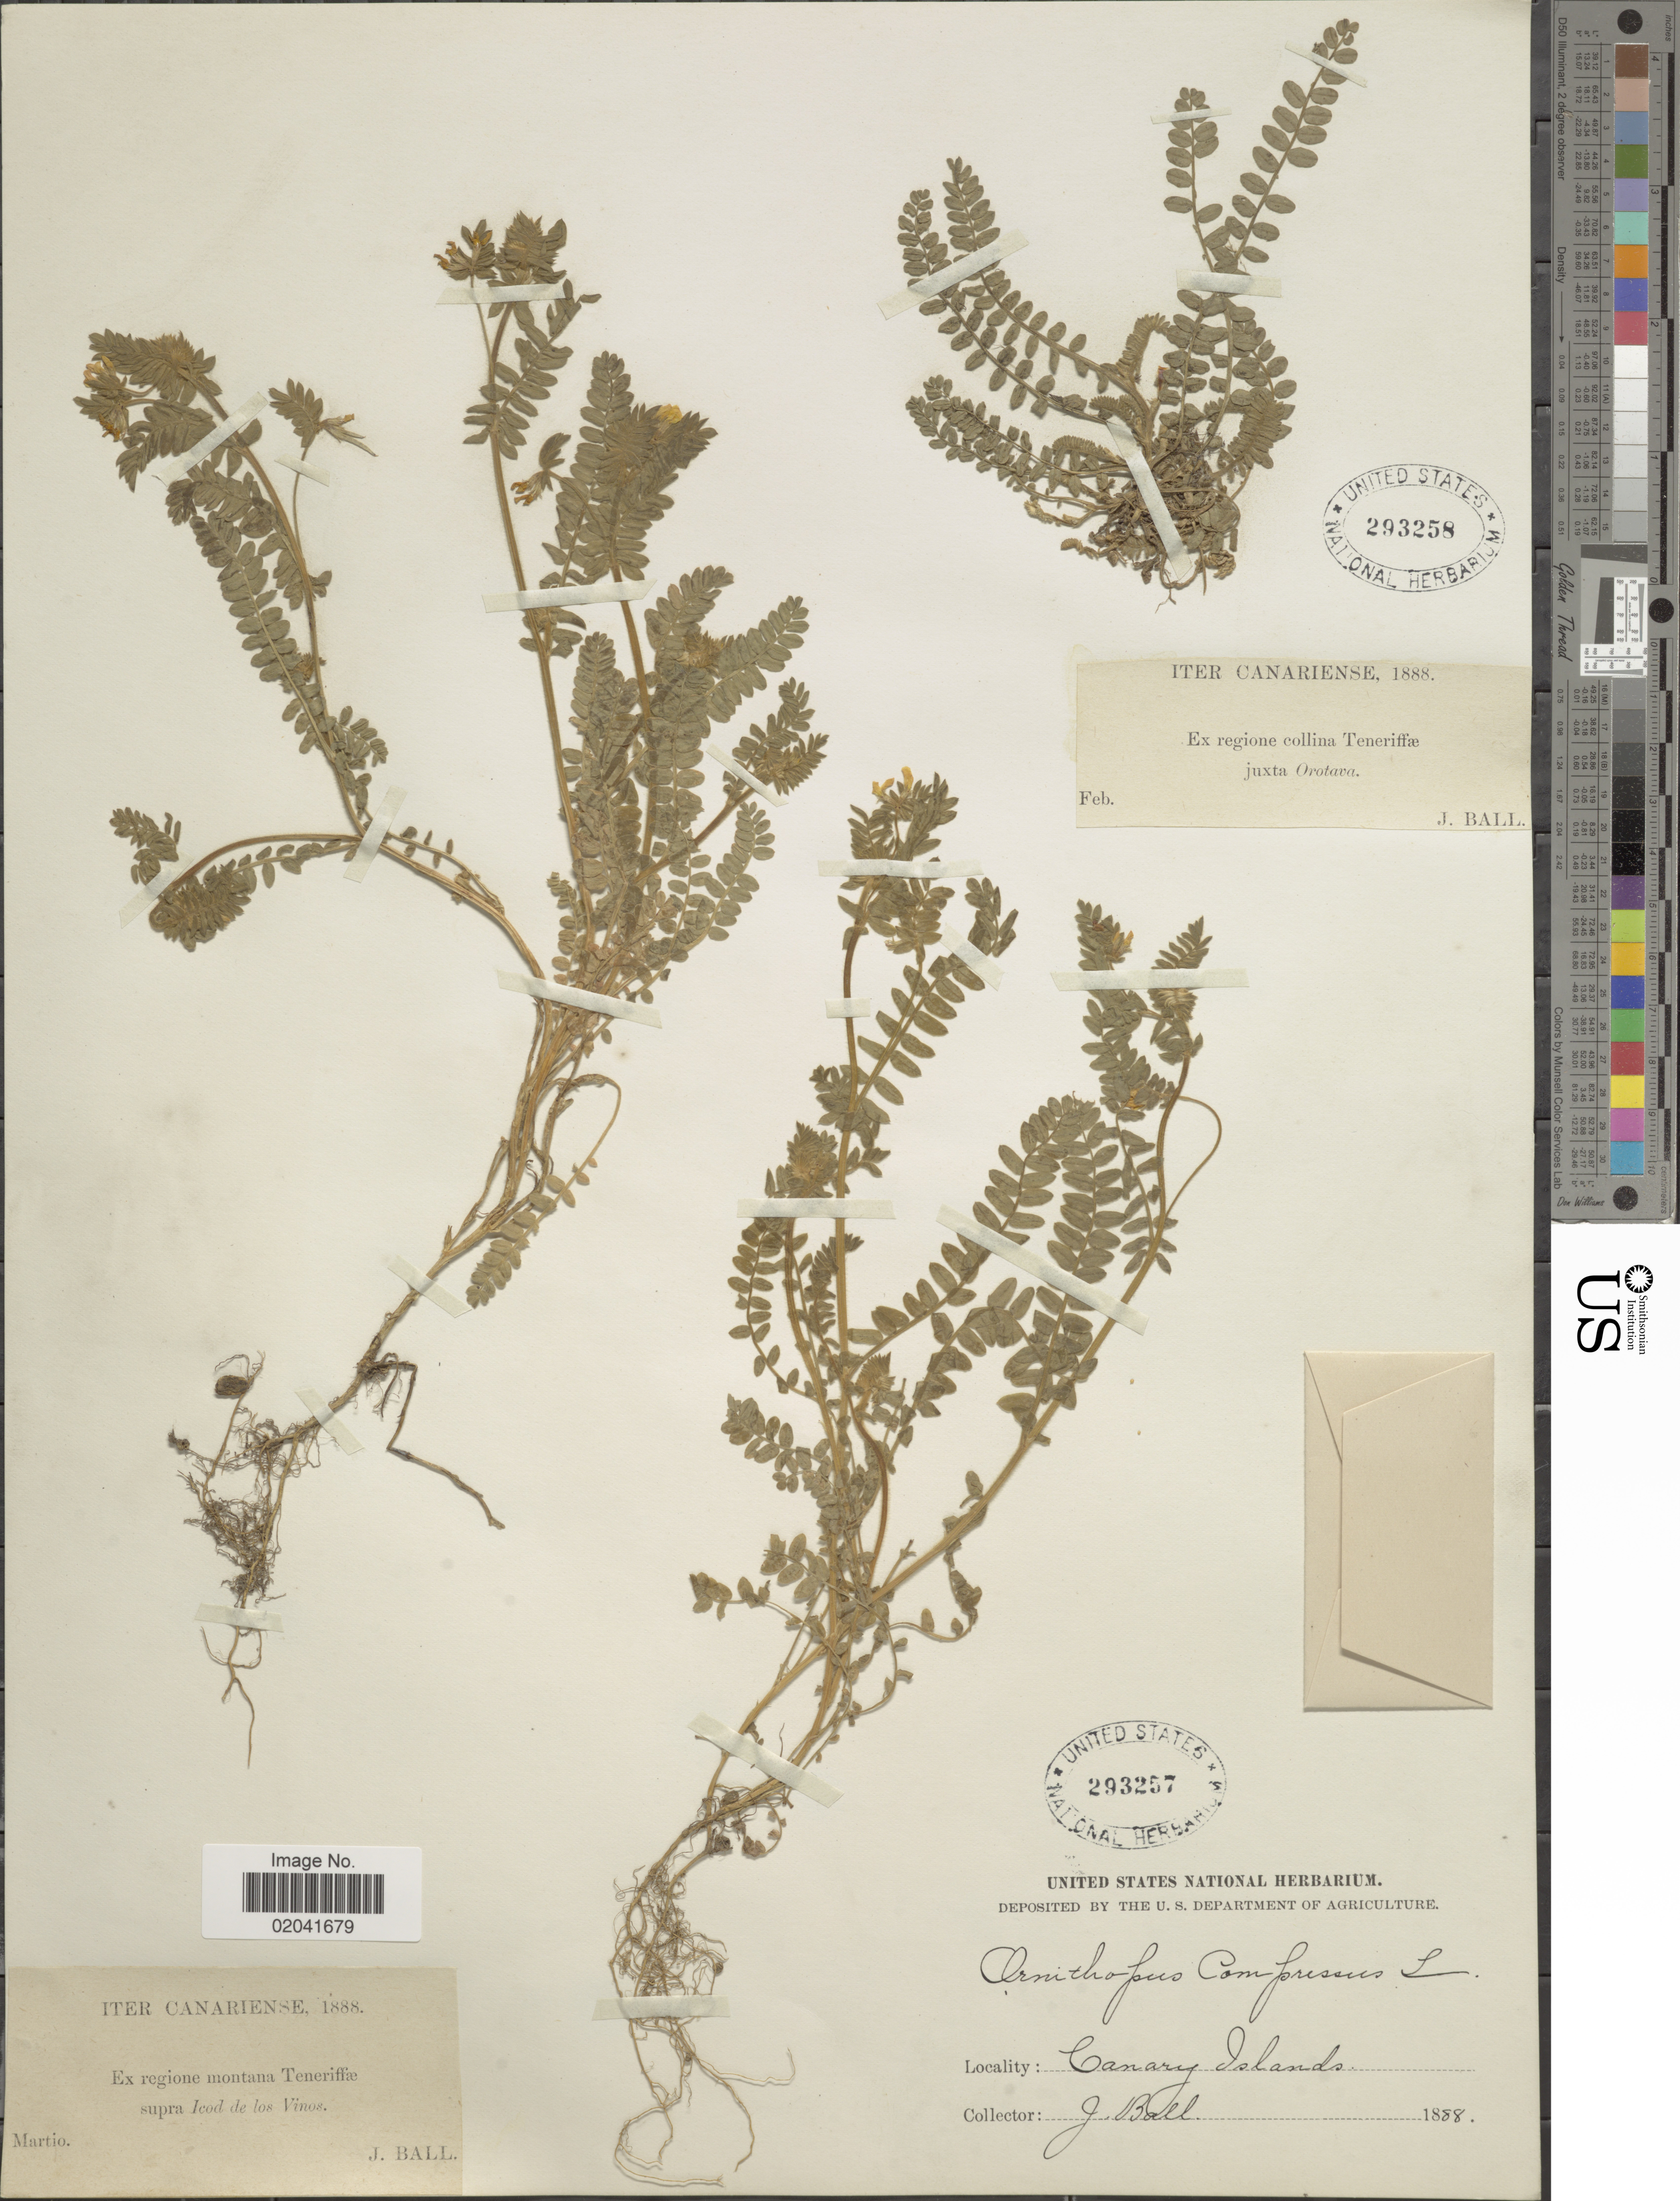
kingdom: Plantae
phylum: Tracheophyta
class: Magnoliopsida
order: Fabales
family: Fabaceae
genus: Ornithopus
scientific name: Ornithopus compressus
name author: L.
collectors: J. Ball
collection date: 1888-02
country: Spain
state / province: Canarias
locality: Canariense, regione collina Teneriffe, juxta Orotava.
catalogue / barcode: US 293258-2